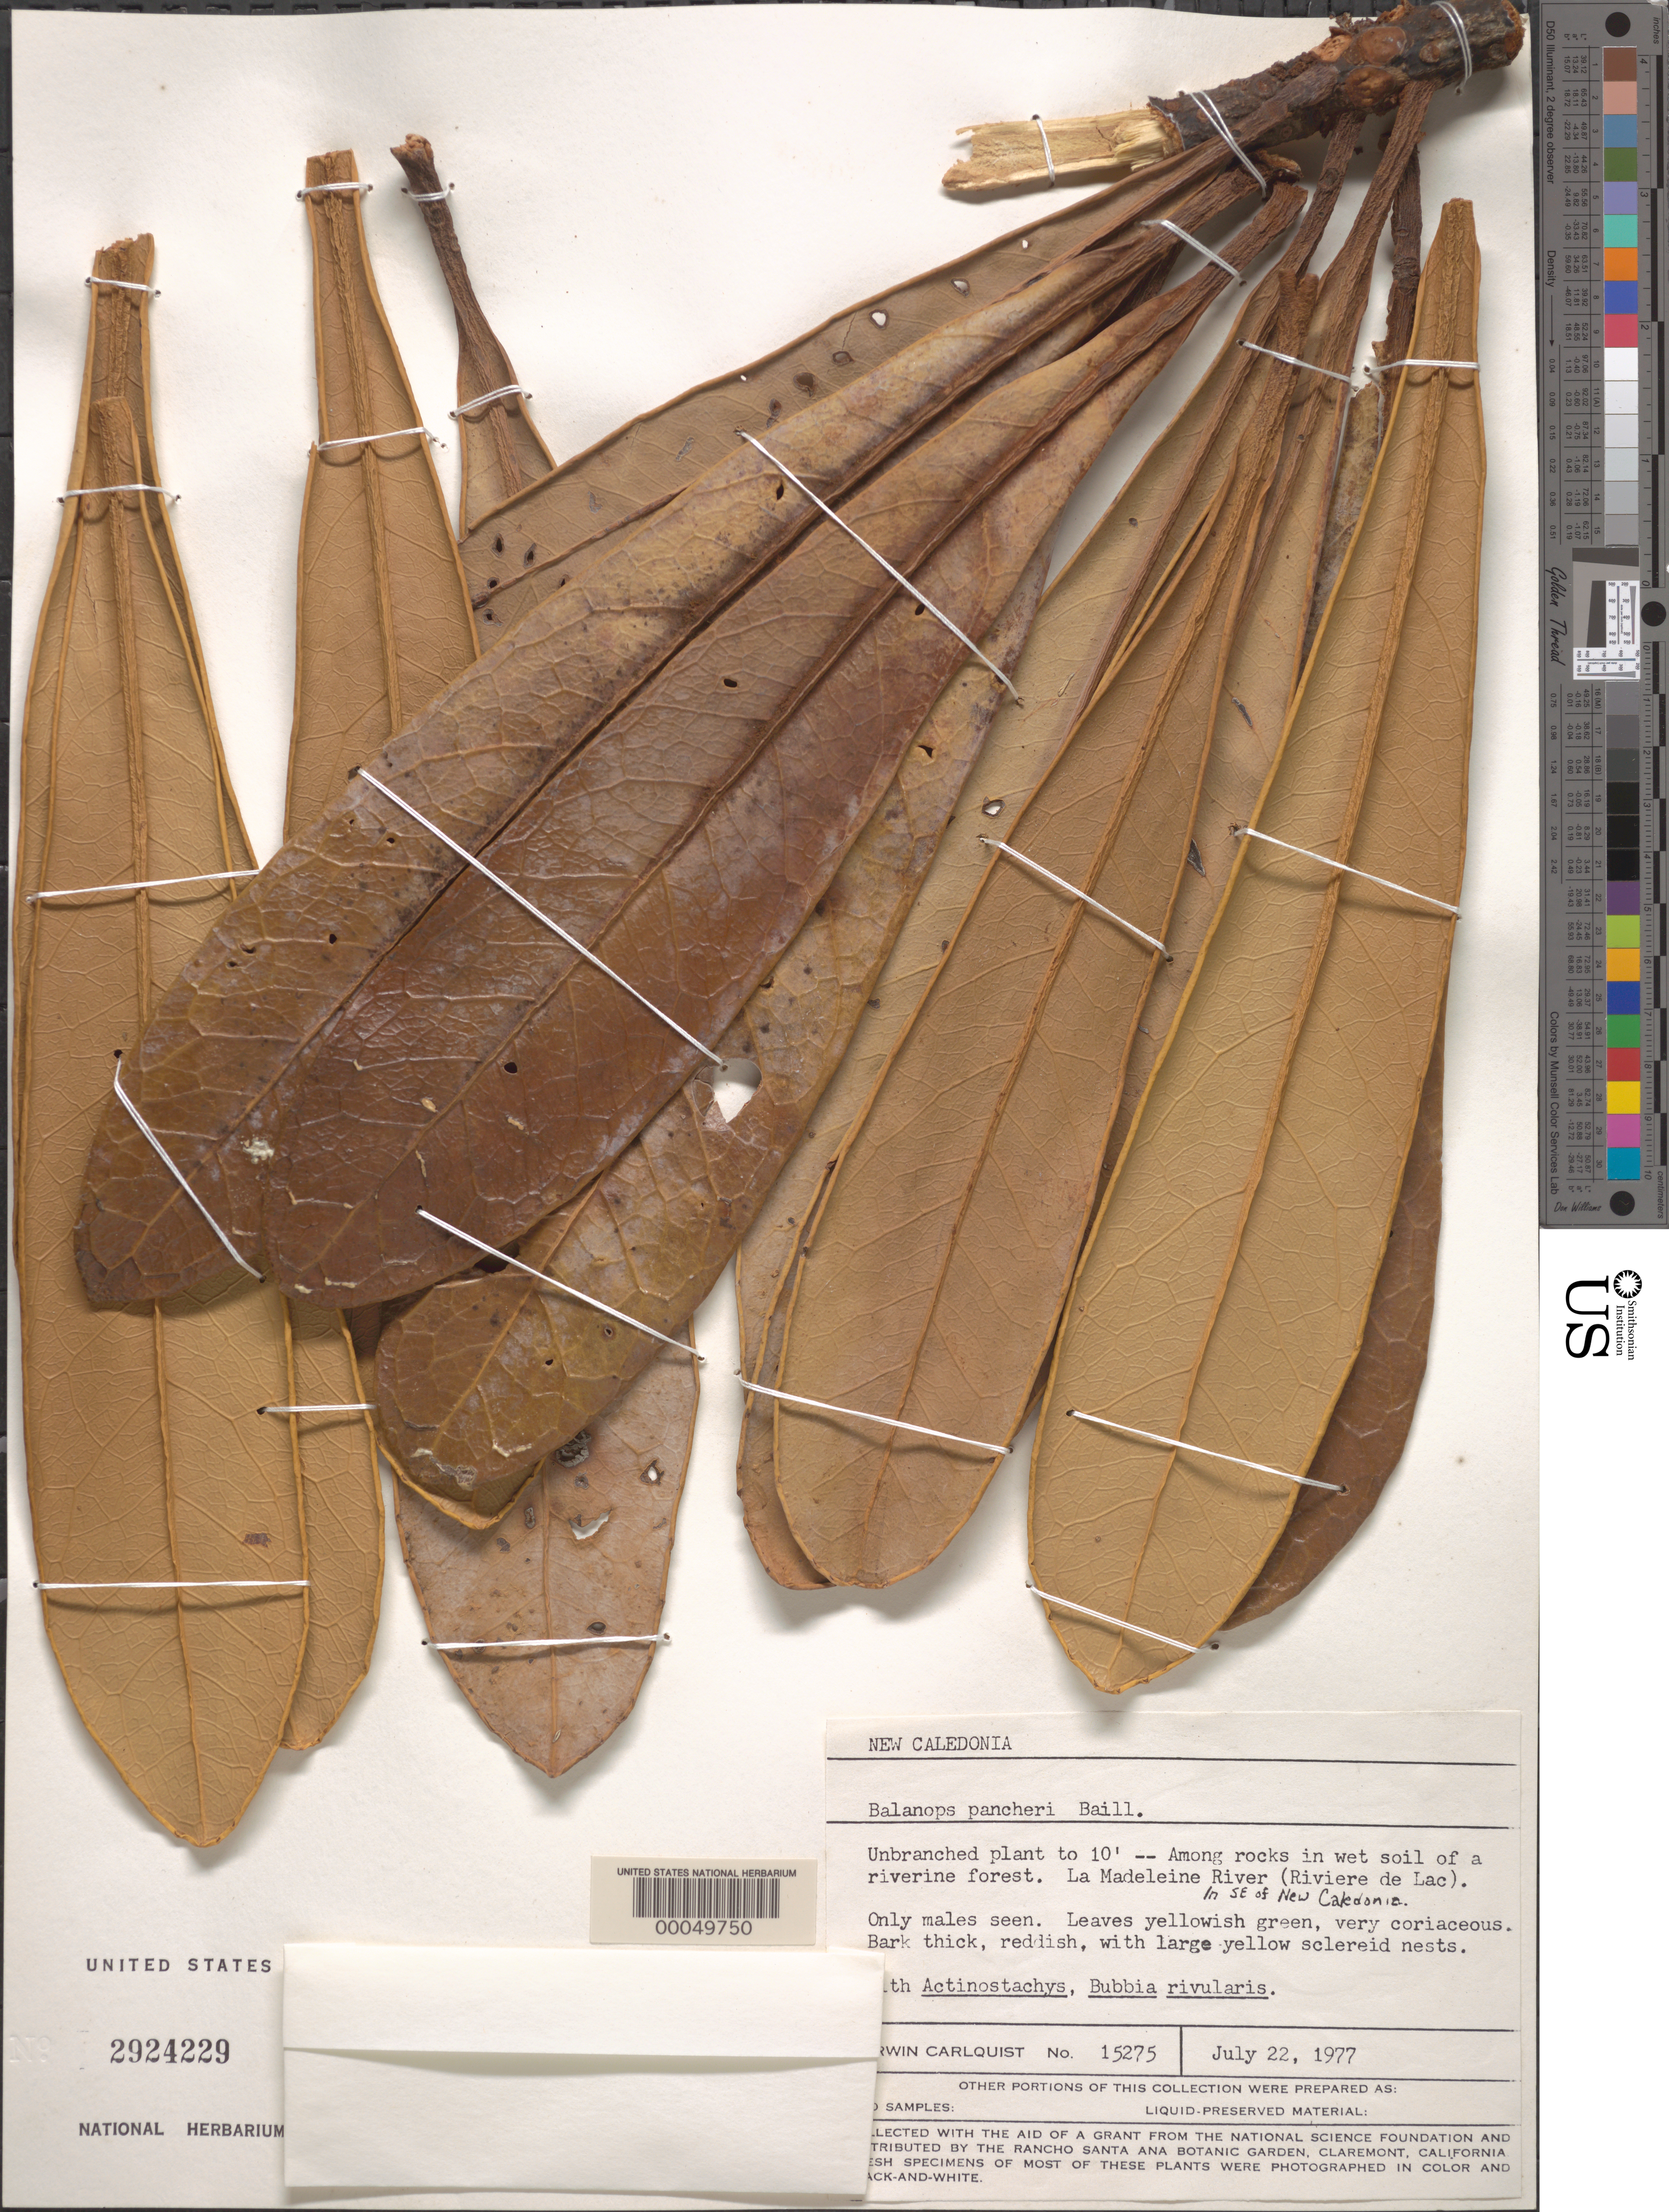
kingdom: Plantae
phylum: Tracheophyta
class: Magnoliopsida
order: Malpighiales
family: Balanopaceae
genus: Balanops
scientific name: Balanops pancheri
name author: Baill.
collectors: S. Carlquist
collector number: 15275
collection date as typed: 22 Jul 1977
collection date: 1977-07-22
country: New Caledonia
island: New Caledonia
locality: La Madeleine River (Riviere de Lac) in SE of New Caledonia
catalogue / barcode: US 2924229